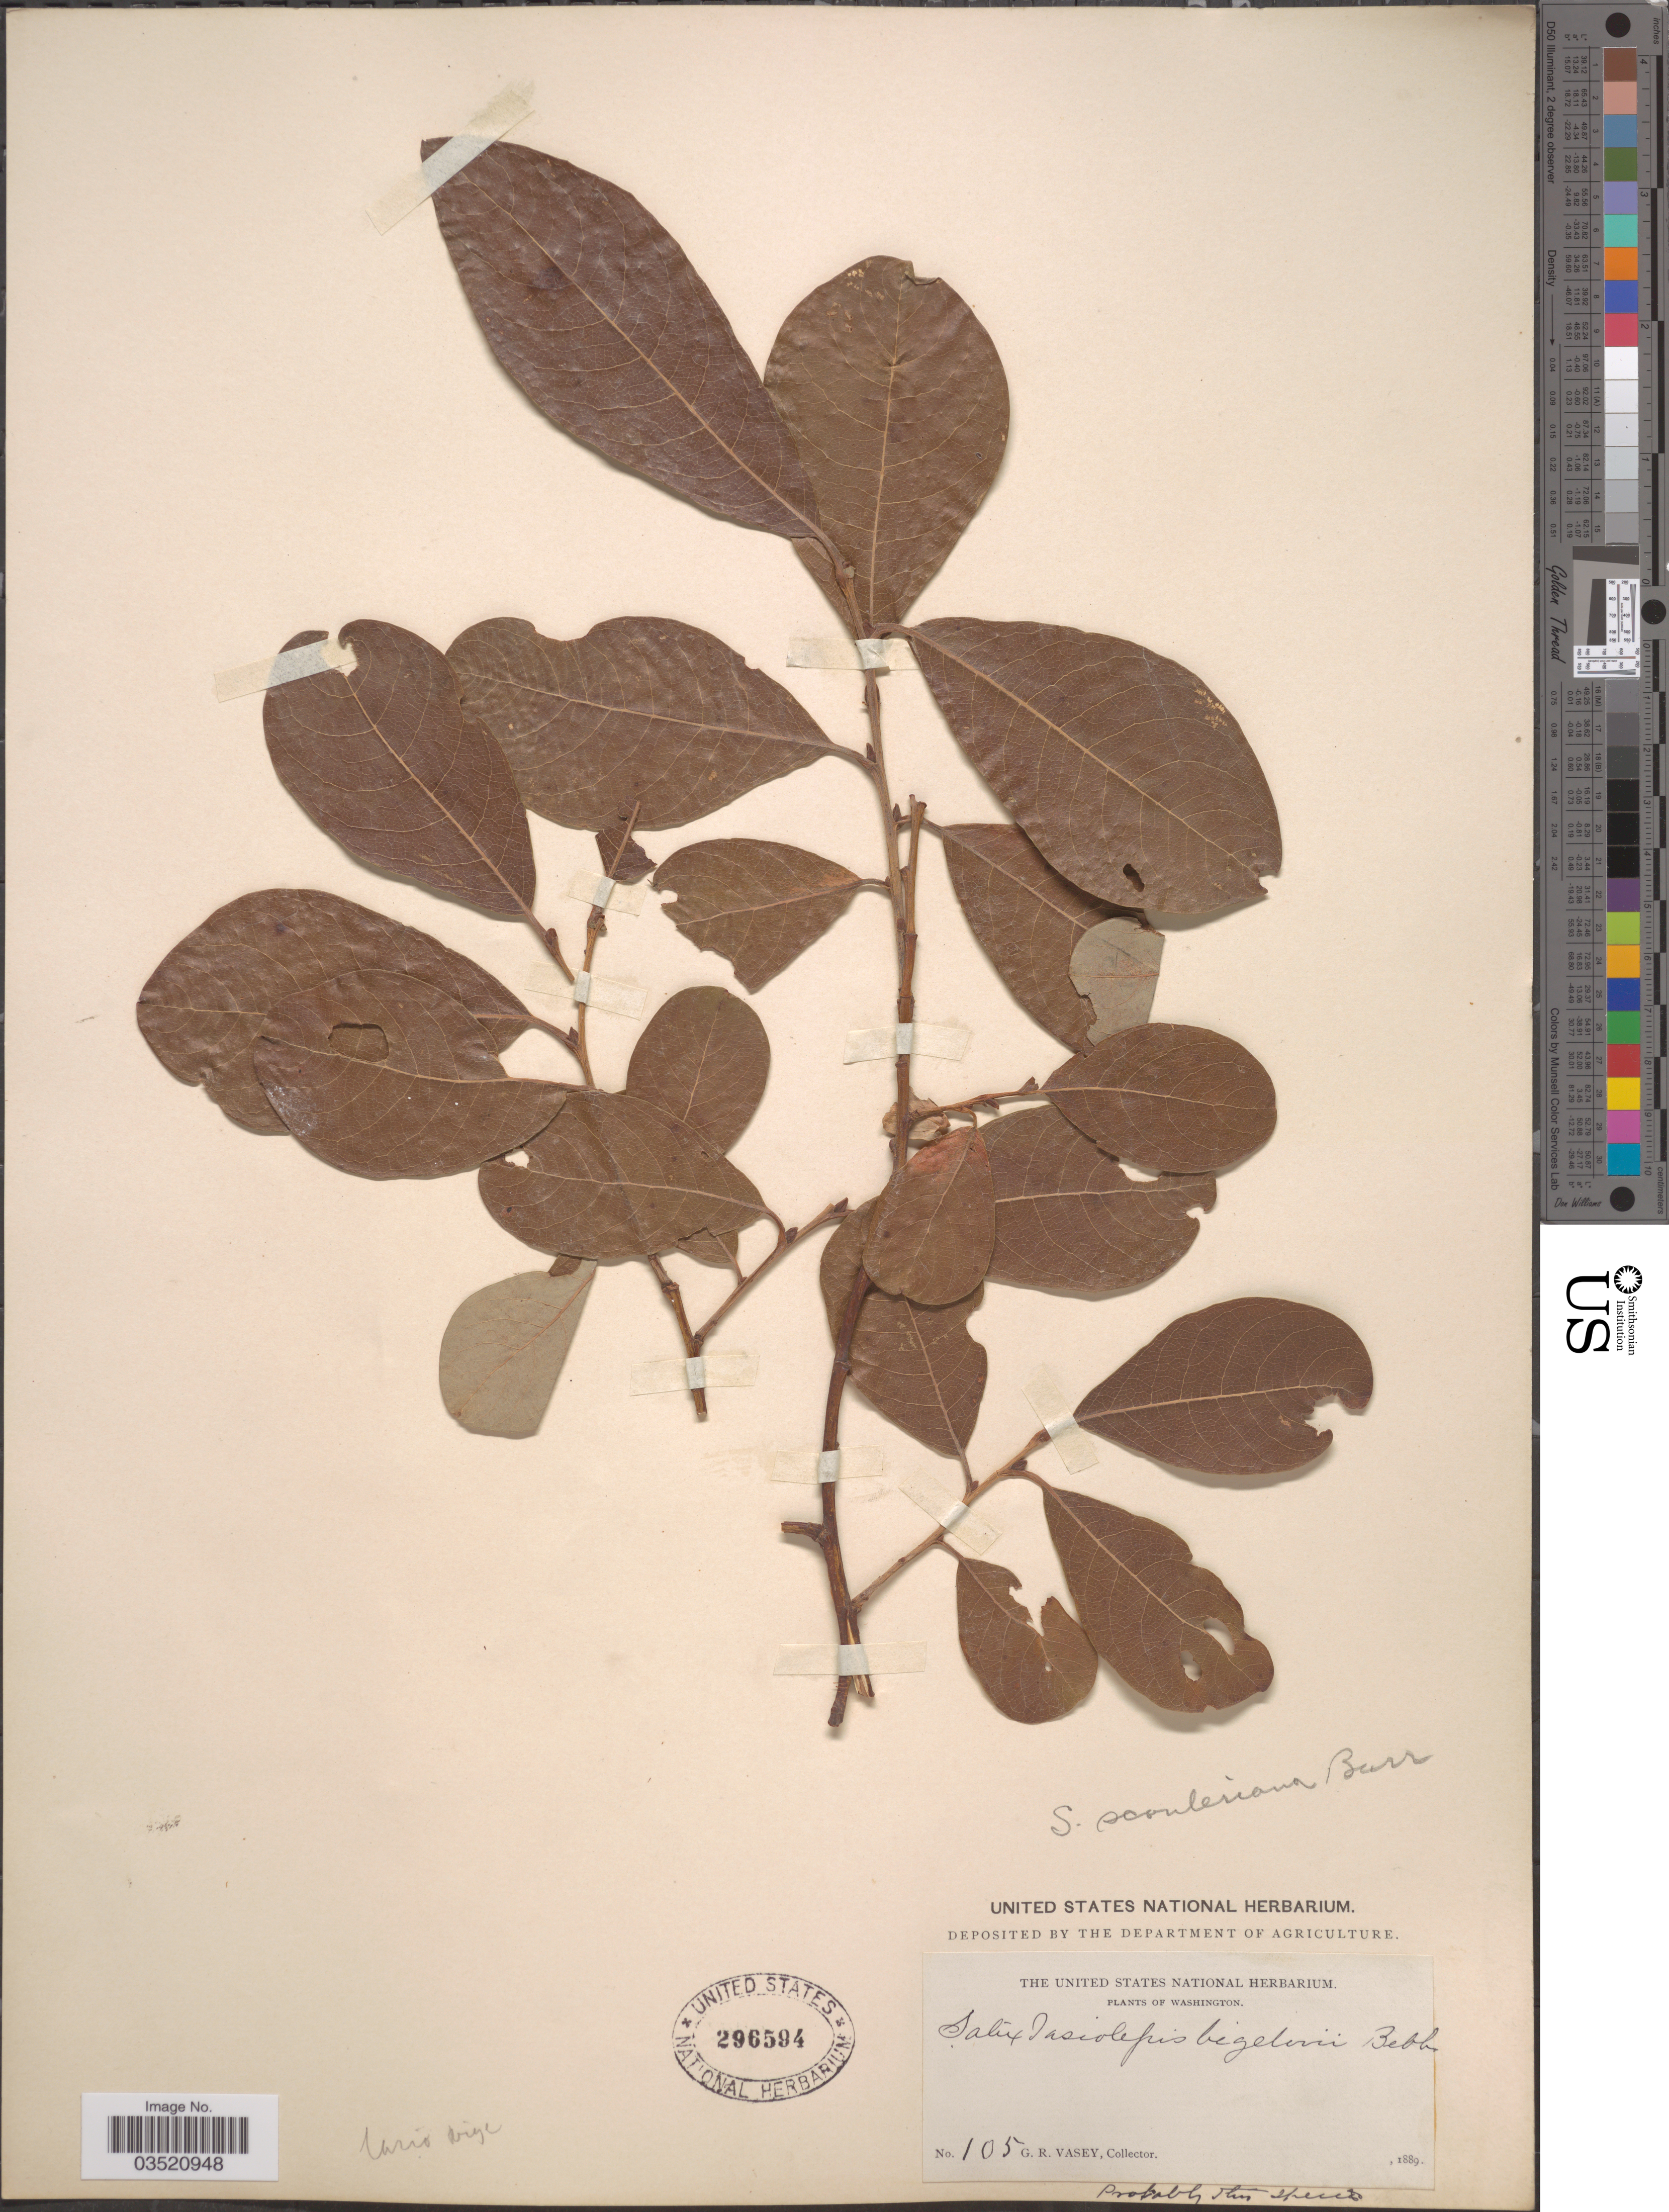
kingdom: Plantae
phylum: Tracheophyta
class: Magnoliopsida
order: Malpighiales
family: Salicaceae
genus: Salix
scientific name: Salix scouleriana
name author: Barratt ex Hook.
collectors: G. R. Vasey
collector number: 105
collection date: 1889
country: United States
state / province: Washington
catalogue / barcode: US 296594